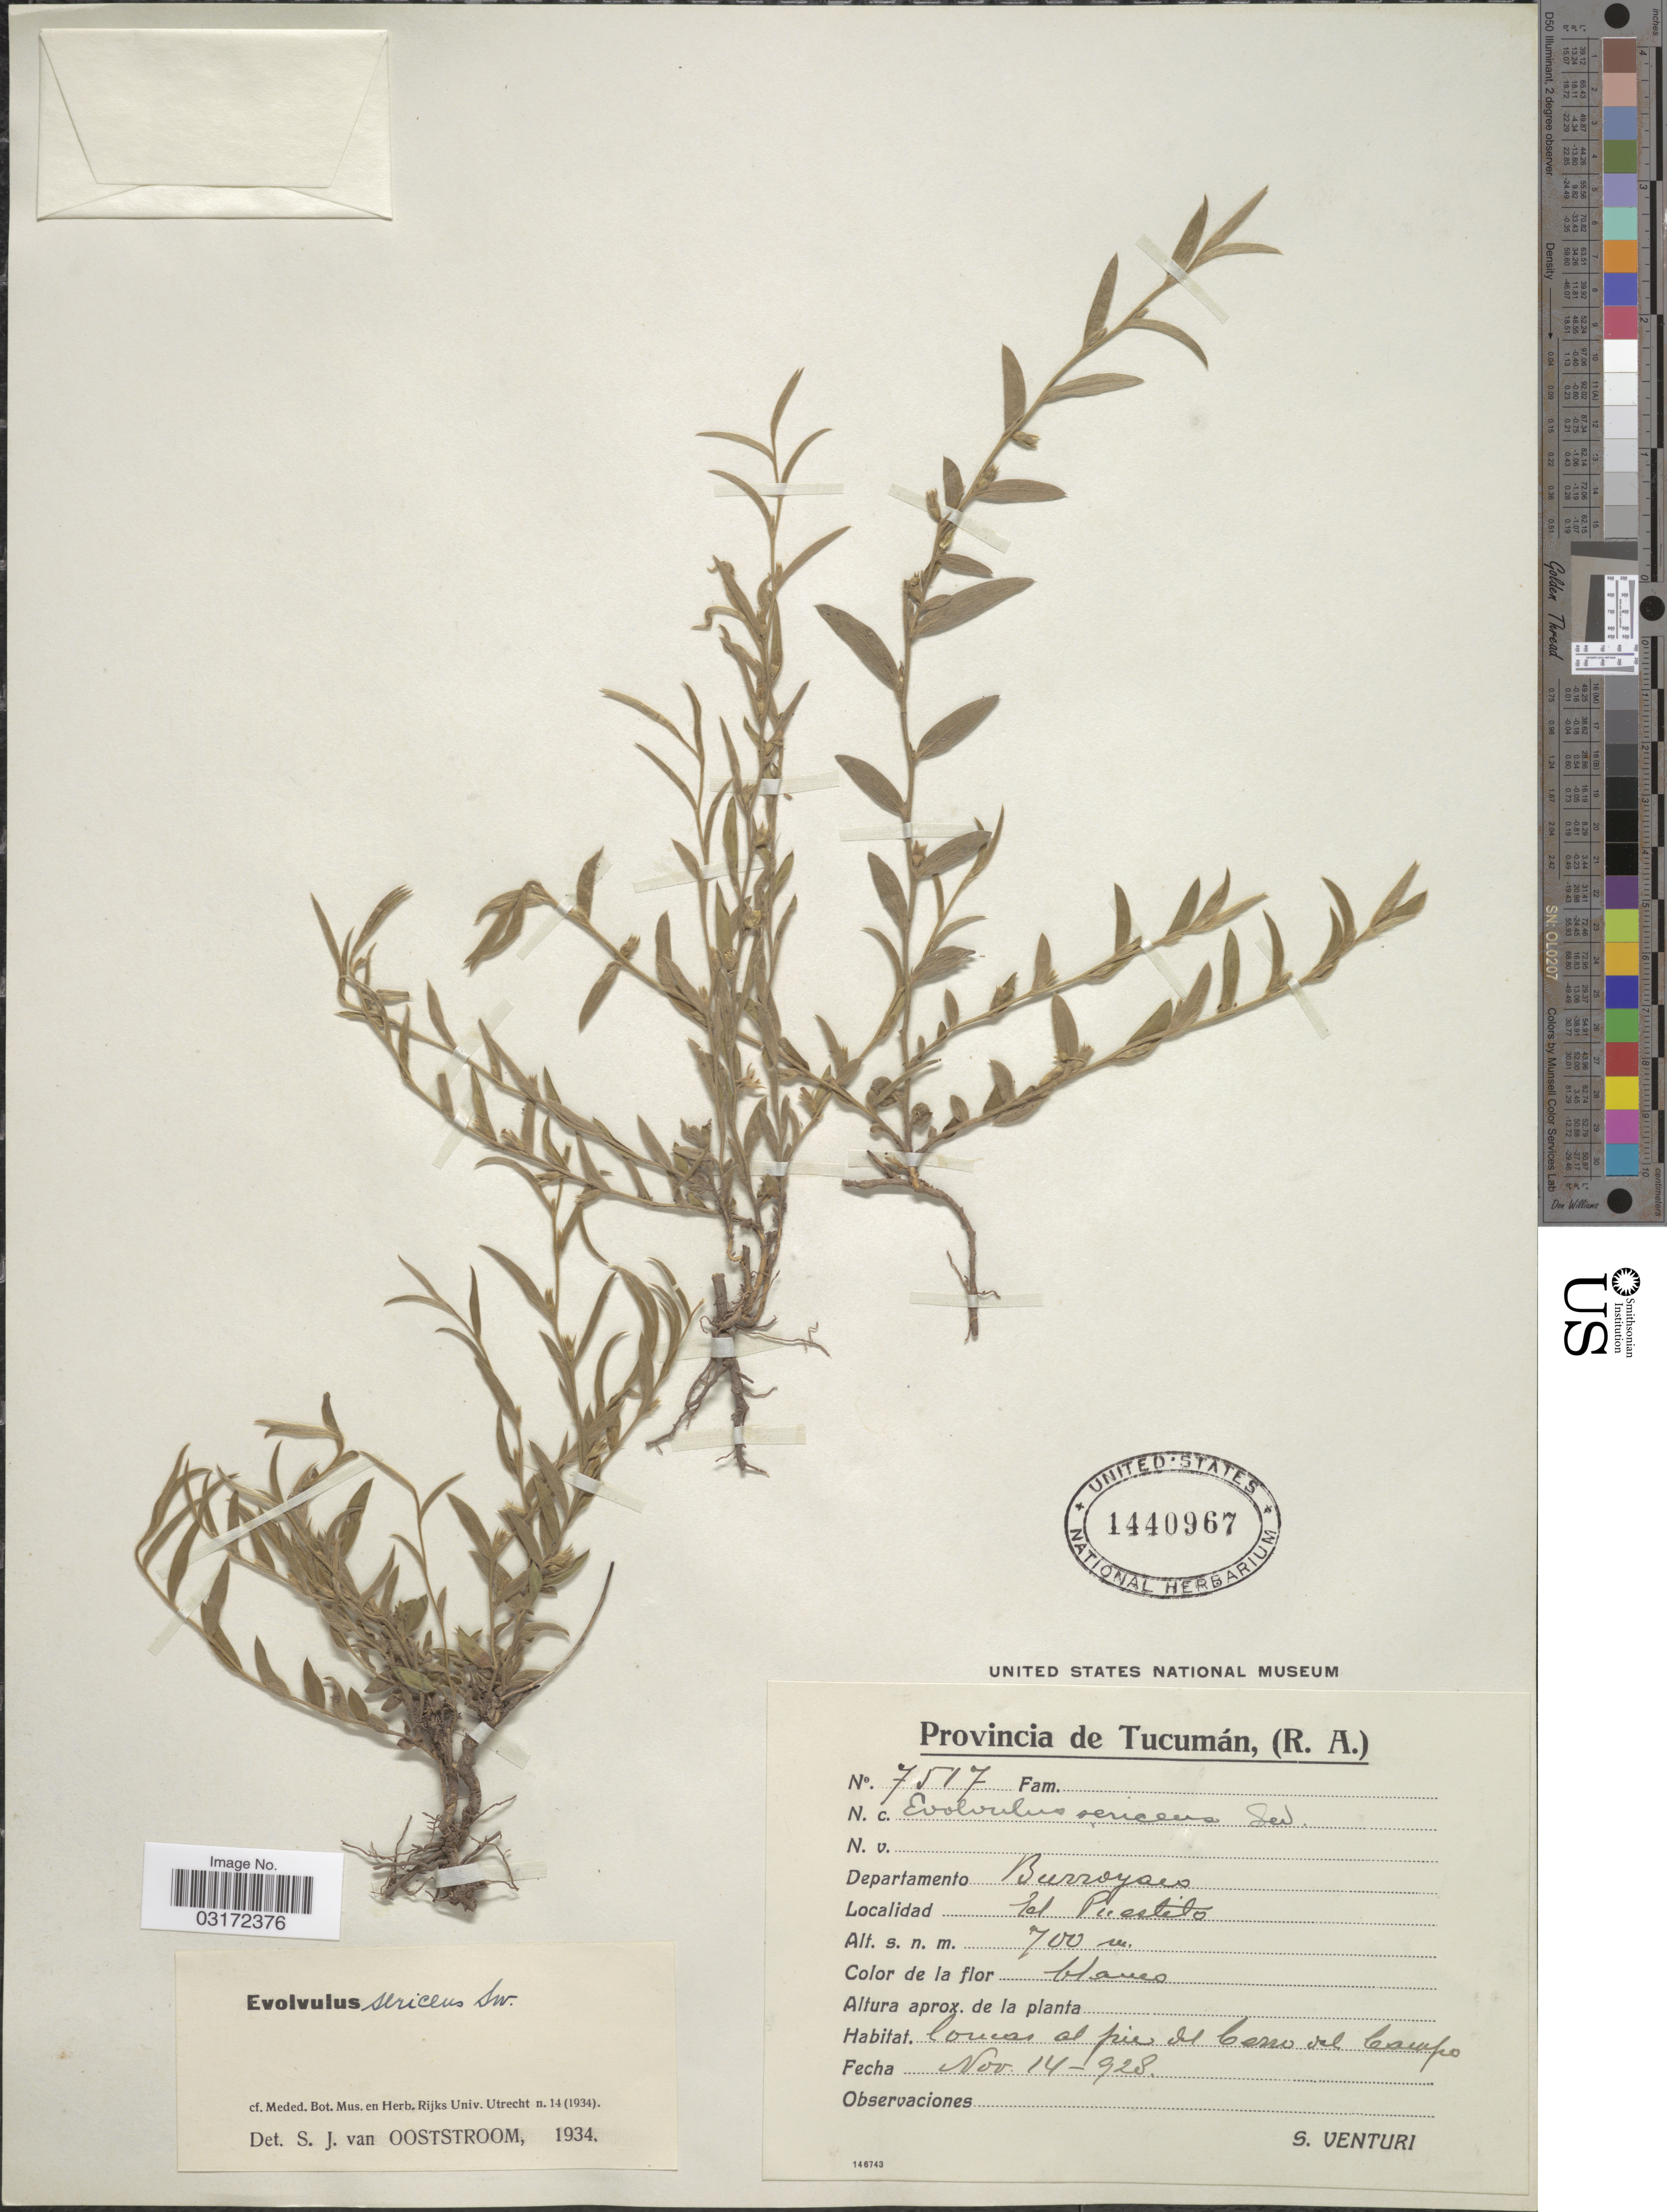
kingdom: Plantae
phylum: Tracheophyta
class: Magnoliopsida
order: Solanales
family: Convolvulaceae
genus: Evolvulus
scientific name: Evolvulus sericeus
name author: Sw.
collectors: S. Venturi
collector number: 7517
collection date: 1928-11-14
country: Argentina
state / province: Tucuman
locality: Departamento Burroyaco, El Pueslito.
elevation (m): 700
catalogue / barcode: US 1440967